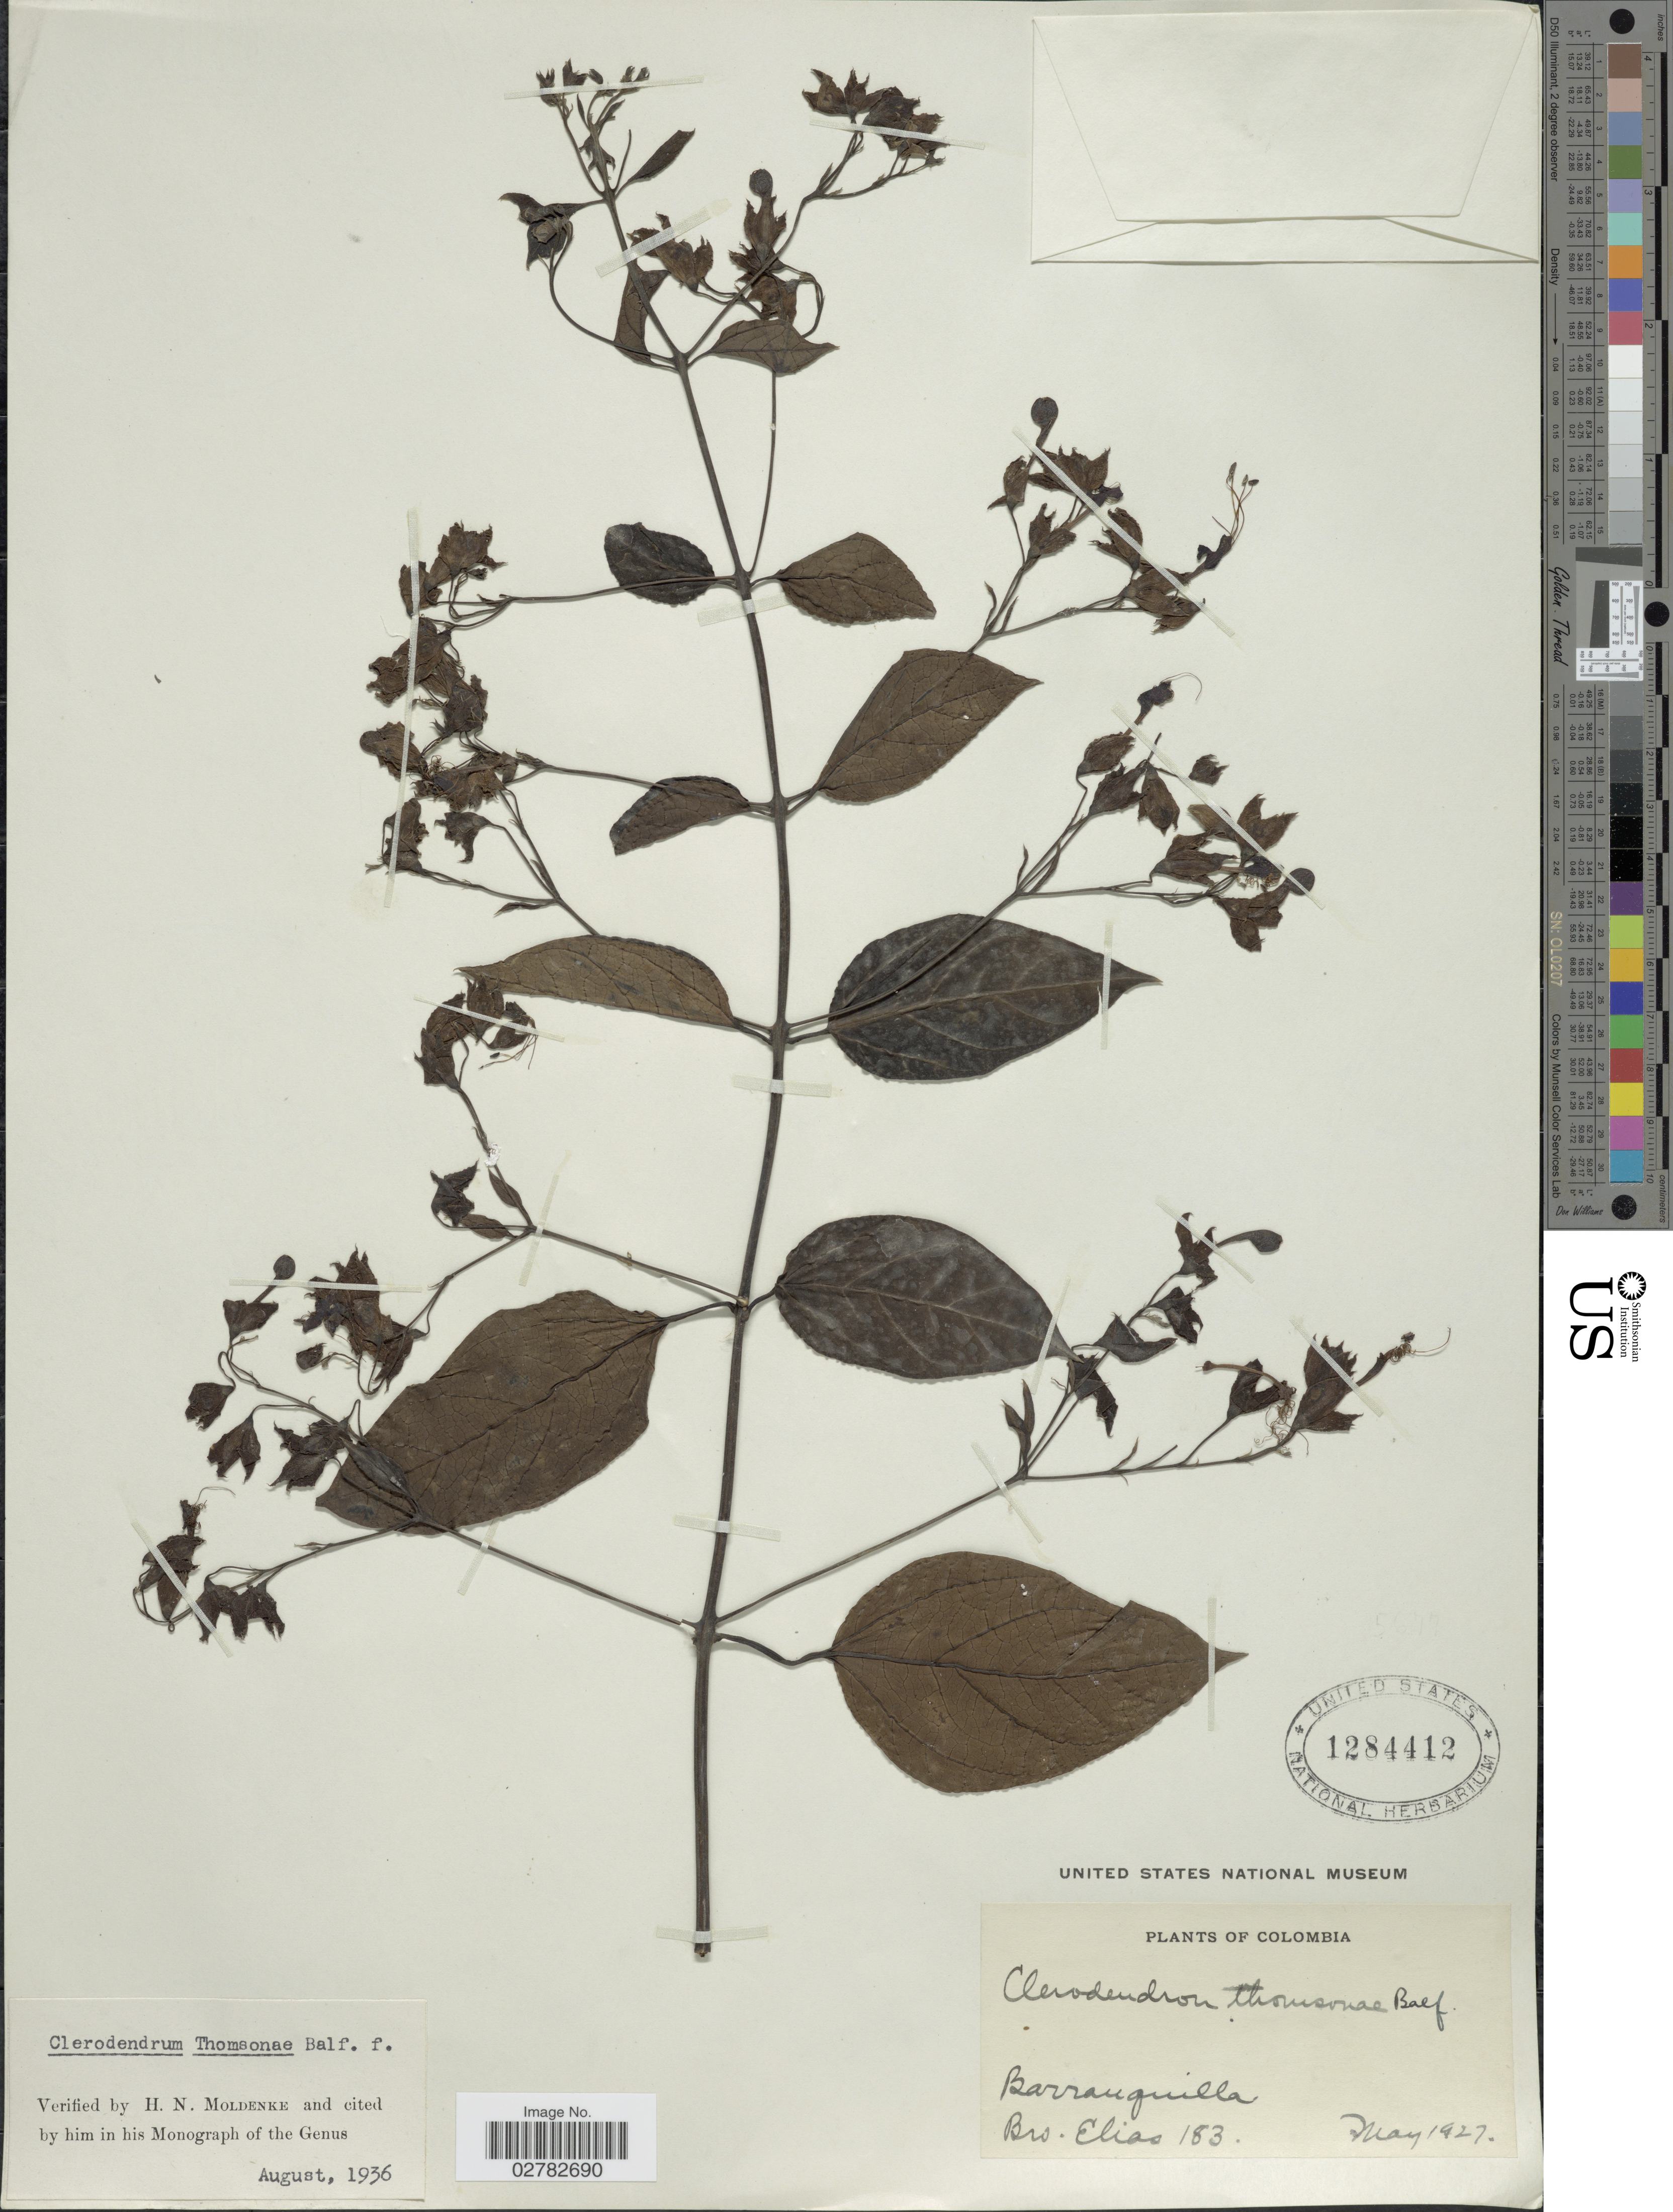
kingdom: Plantae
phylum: Tracheophyta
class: Magnoliopsida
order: Lamiales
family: Lamiaceae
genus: Clerodendrum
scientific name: Clerodendrum thomsoniae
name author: Balf.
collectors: Bro. Elias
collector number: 183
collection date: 1927-05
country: Colombia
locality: Barranquilla.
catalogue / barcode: US 1284412